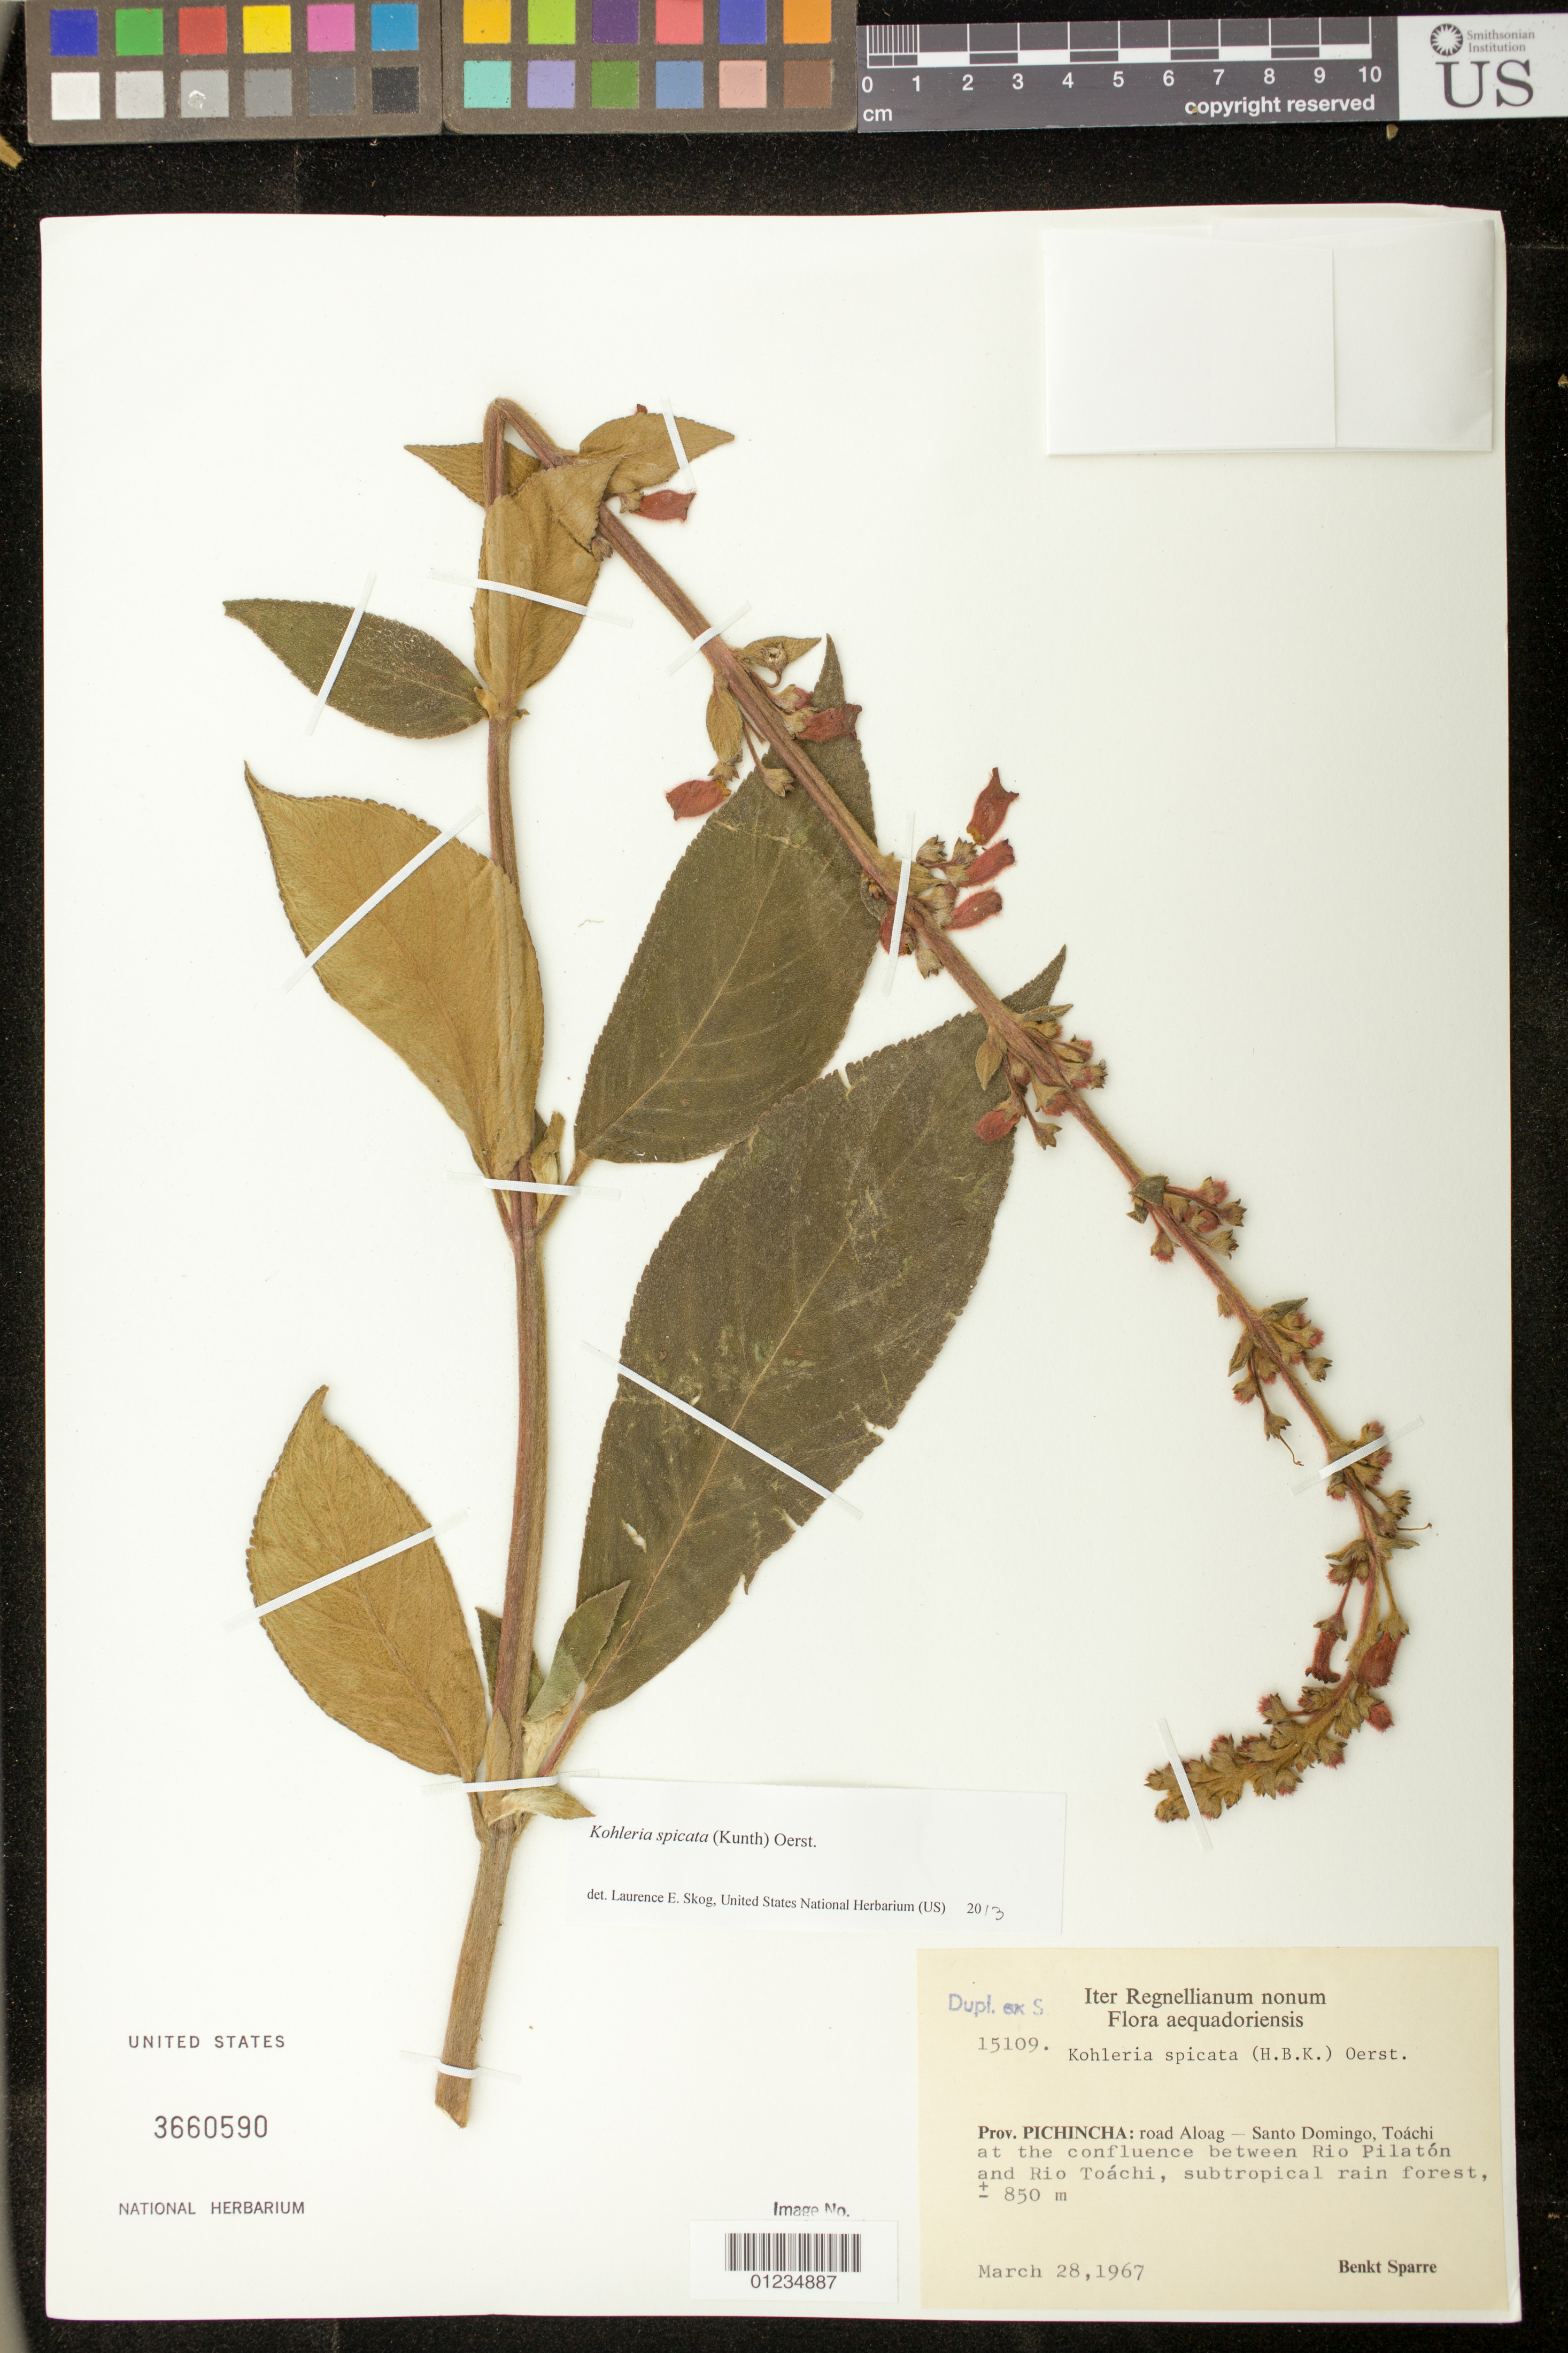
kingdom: Plantae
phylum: Tracheophyta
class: Magnoliopsida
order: Lamiales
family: Gesneriaceae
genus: Kohleria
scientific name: Kohleria spicata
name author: (Kunth) Oerst.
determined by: Skog, Laurence E.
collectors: B. Sparre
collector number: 15109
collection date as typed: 28 Mar 1967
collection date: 1967-03-28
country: Ecuador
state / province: Pichincha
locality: Road from Aloag to Santo Domingo, Toachi at the confluence between Rio Pilaton and Rio Toachi.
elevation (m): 850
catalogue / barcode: US 3660590